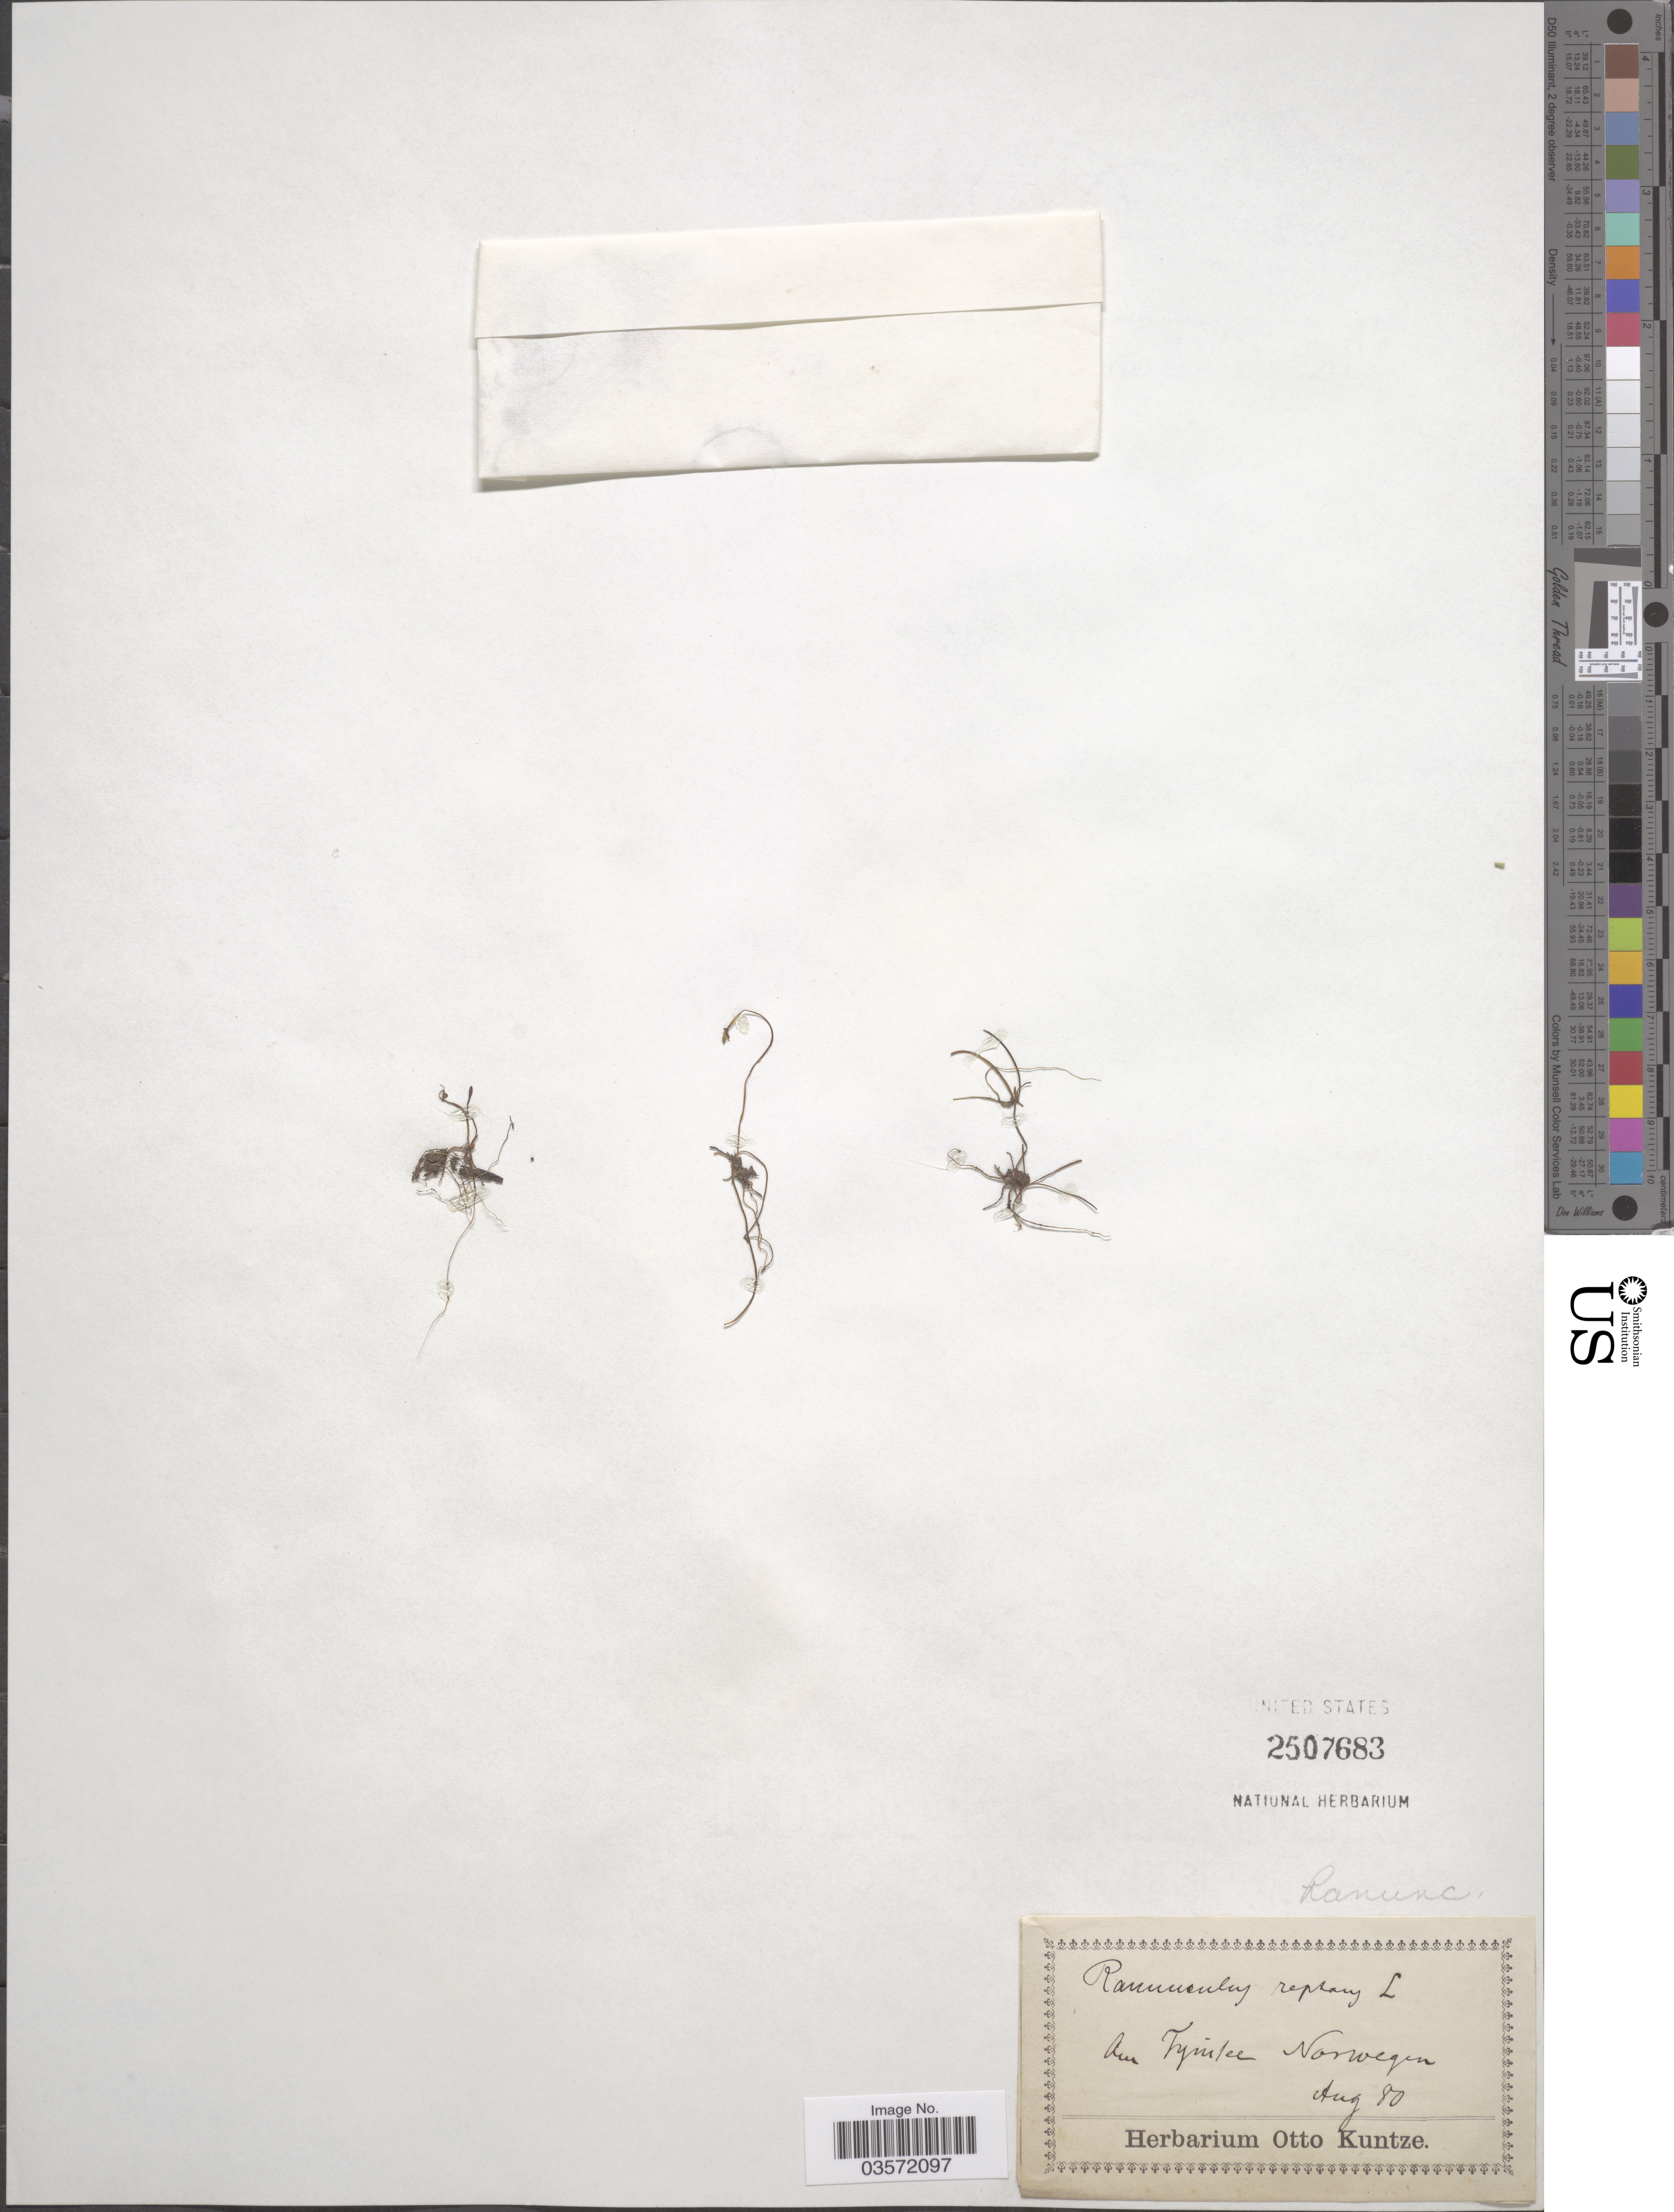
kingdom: Plantae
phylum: Tracheophyta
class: Magnoliopsida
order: Ranunculales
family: Ranunculaceae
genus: Ranunculus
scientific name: Ranunculus repens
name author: L.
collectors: ex herb. Otto Kuntze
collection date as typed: Transcribed d/m/y: /8/80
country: Norway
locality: An Fynitee Norwegen. [interpreted]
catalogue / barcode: US 2507683